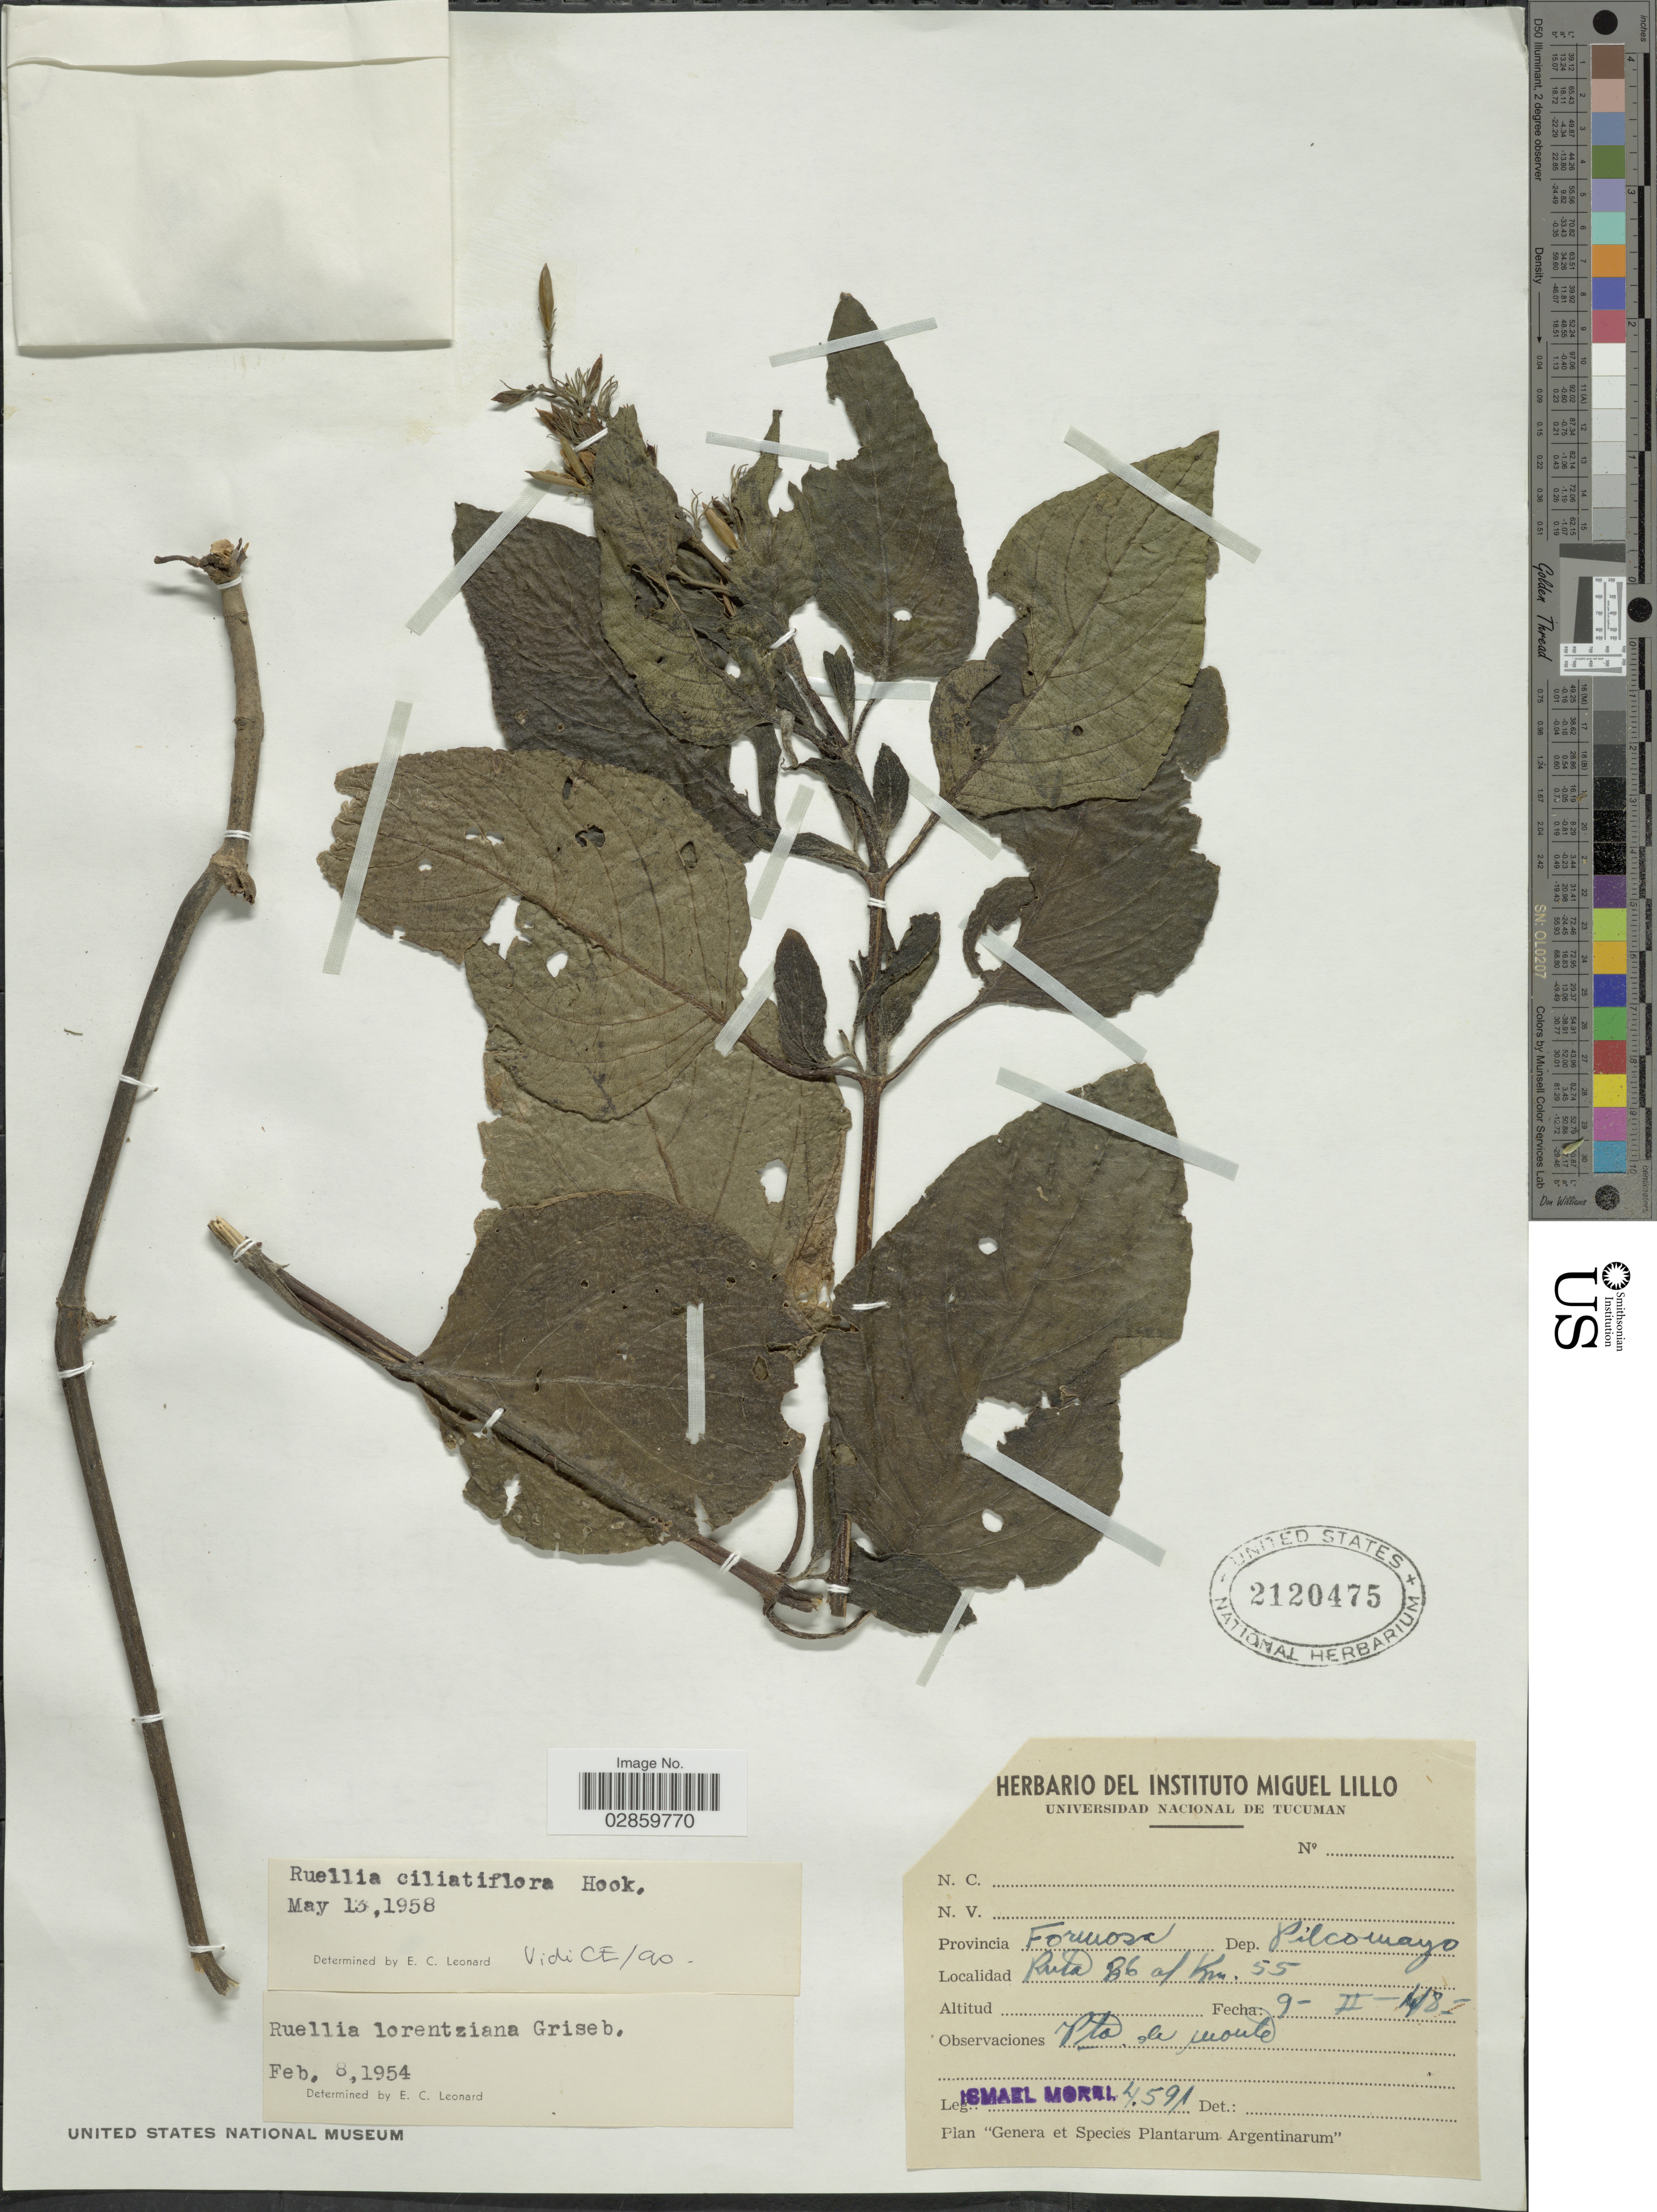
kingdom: Plantae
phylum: Tracheophyta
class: Magnoliopsida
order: Lamiales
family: Acanthaceae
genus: Ruellia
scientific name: Ruellia ciliatiflora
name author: Hook.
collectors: I. Morel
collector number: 4591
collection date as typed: Transcribed d/m/y: 9/2/48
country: Argentina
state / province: Formosa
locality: Dep. Pilcomayo. Ruta 86 al Km. 55.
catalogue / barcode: US 2120475